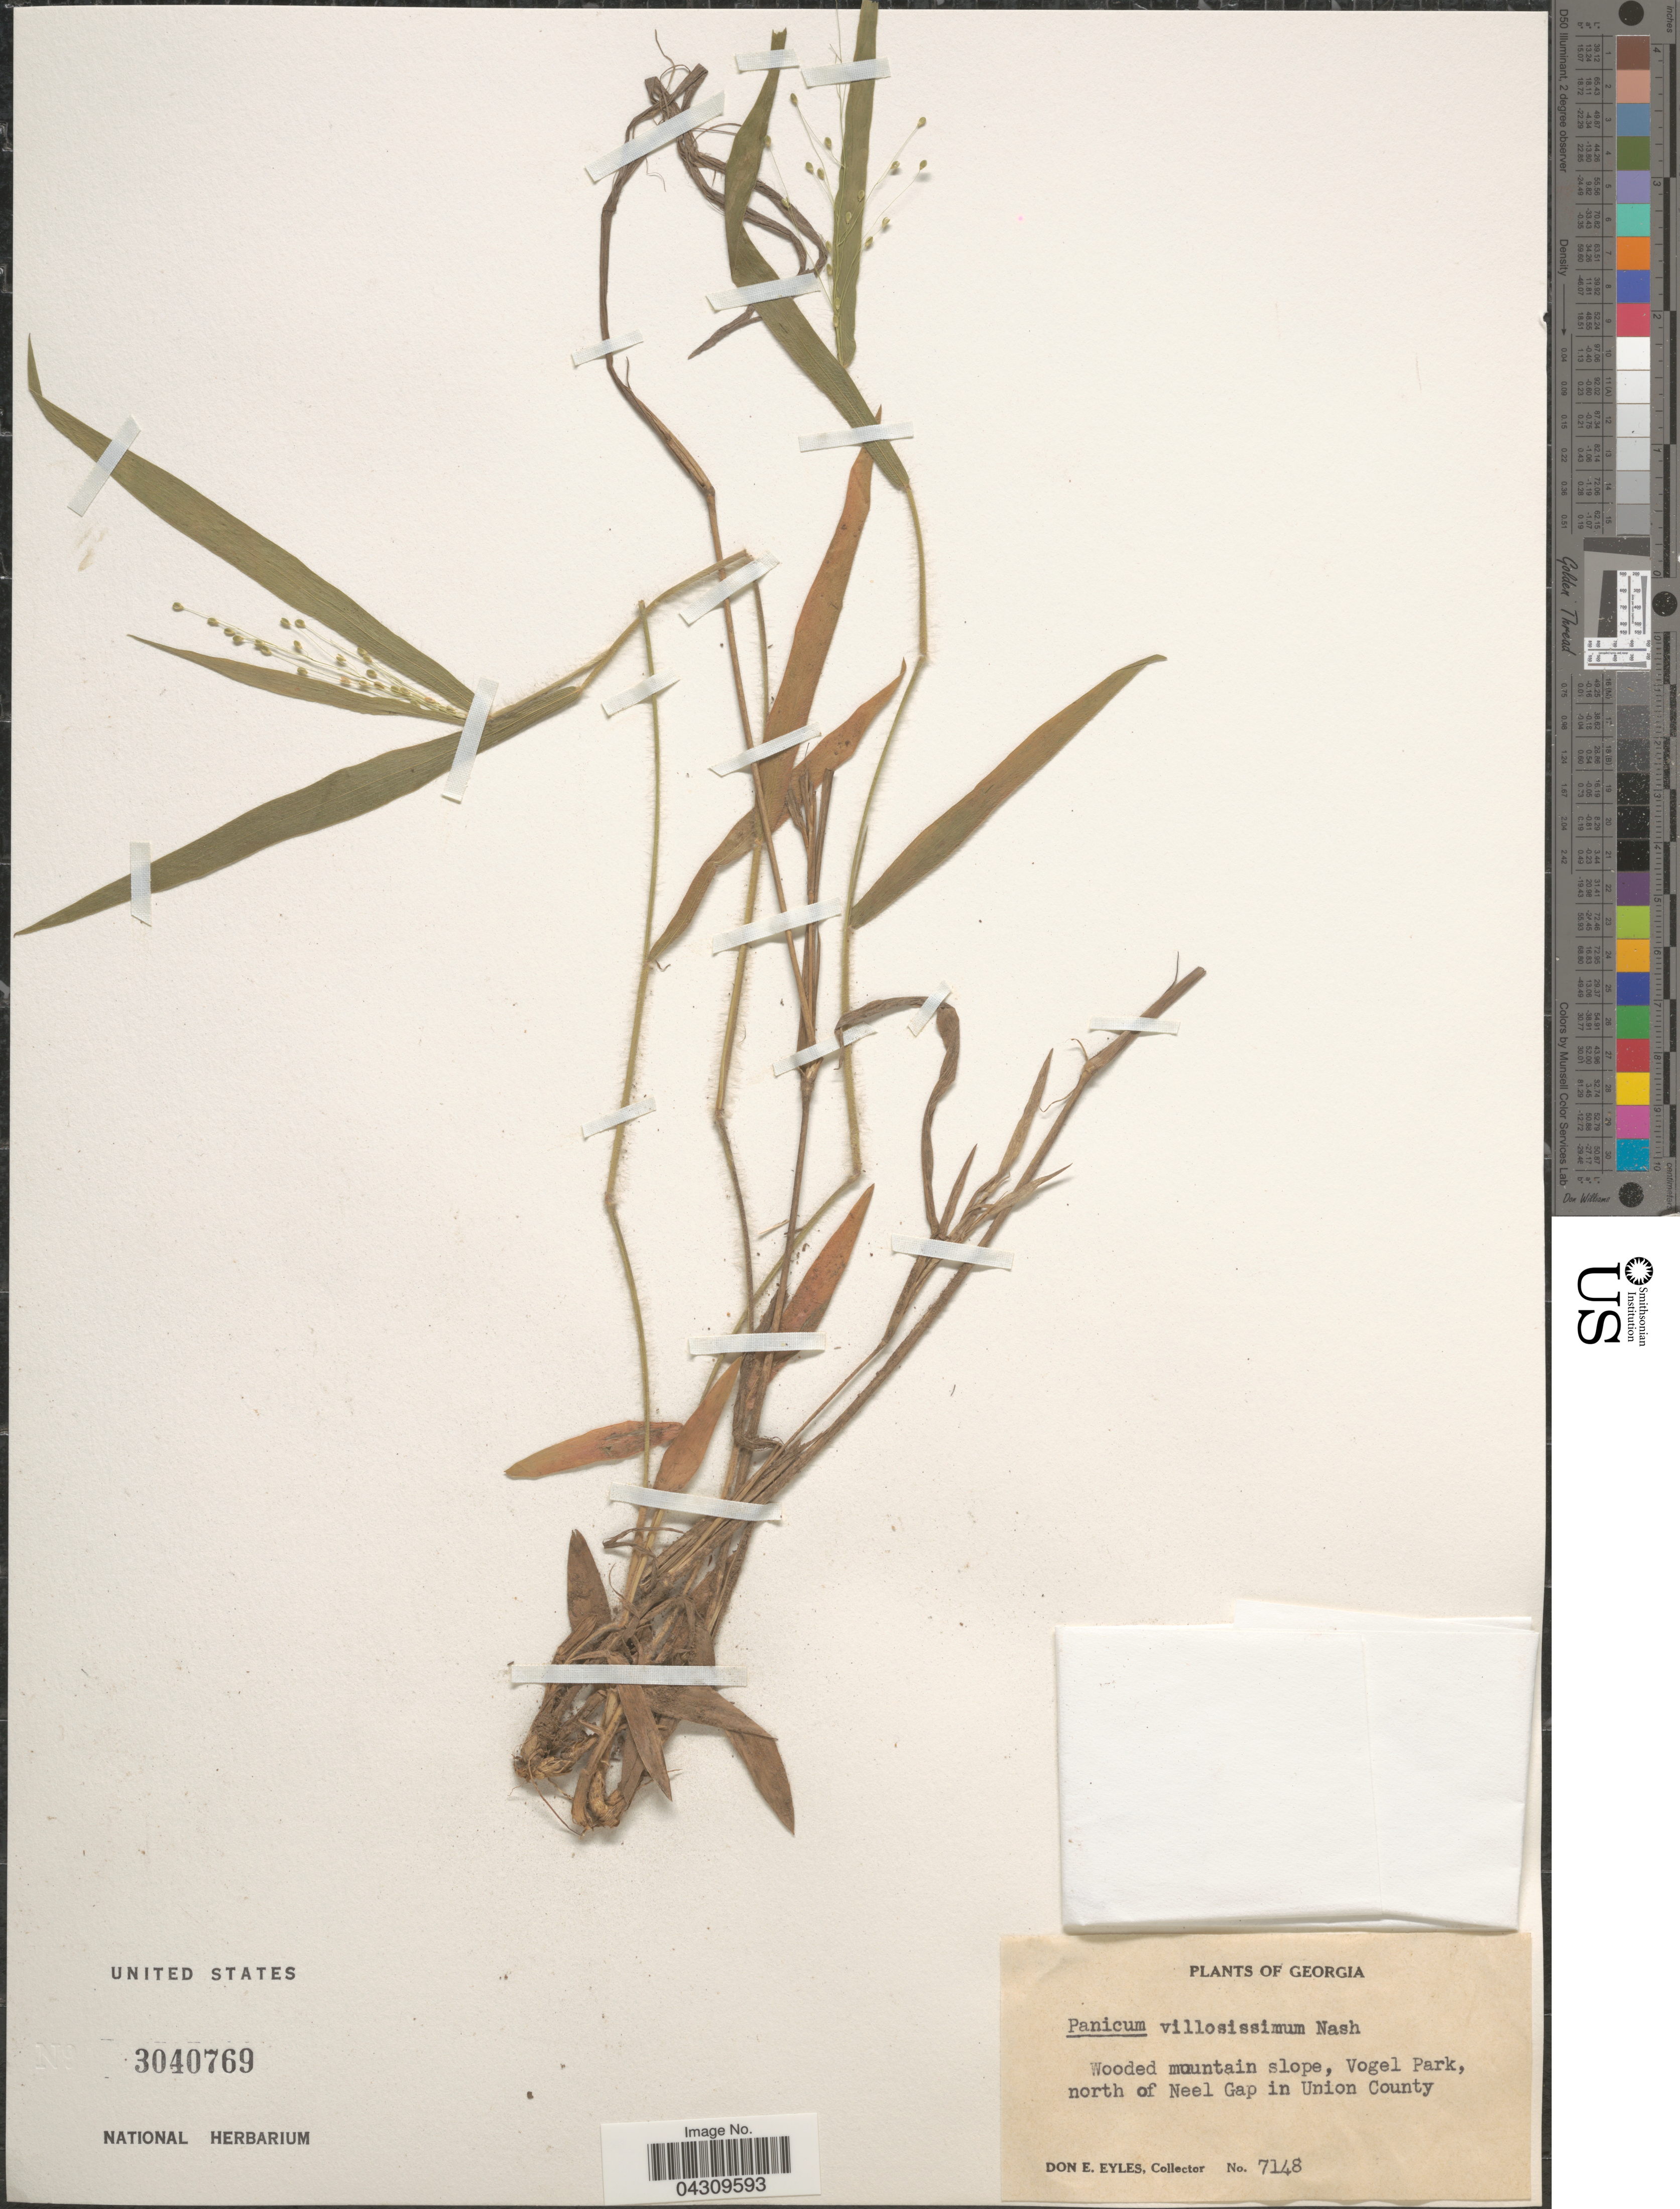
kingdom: Plantae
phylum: Tracheophyta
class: Liliopsida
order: Poales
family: Poaceae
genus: Dichanthelium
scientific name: Dichanthelium acuminatum var. acuminatum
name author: (Sw.) Gould & C.A. Clark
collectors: D. Eyles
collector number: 7148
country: United States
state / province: Georgia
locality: Wooded mountain slope, Vogel Park, north of Neel Gap in Union County.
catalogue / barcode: US 3040769